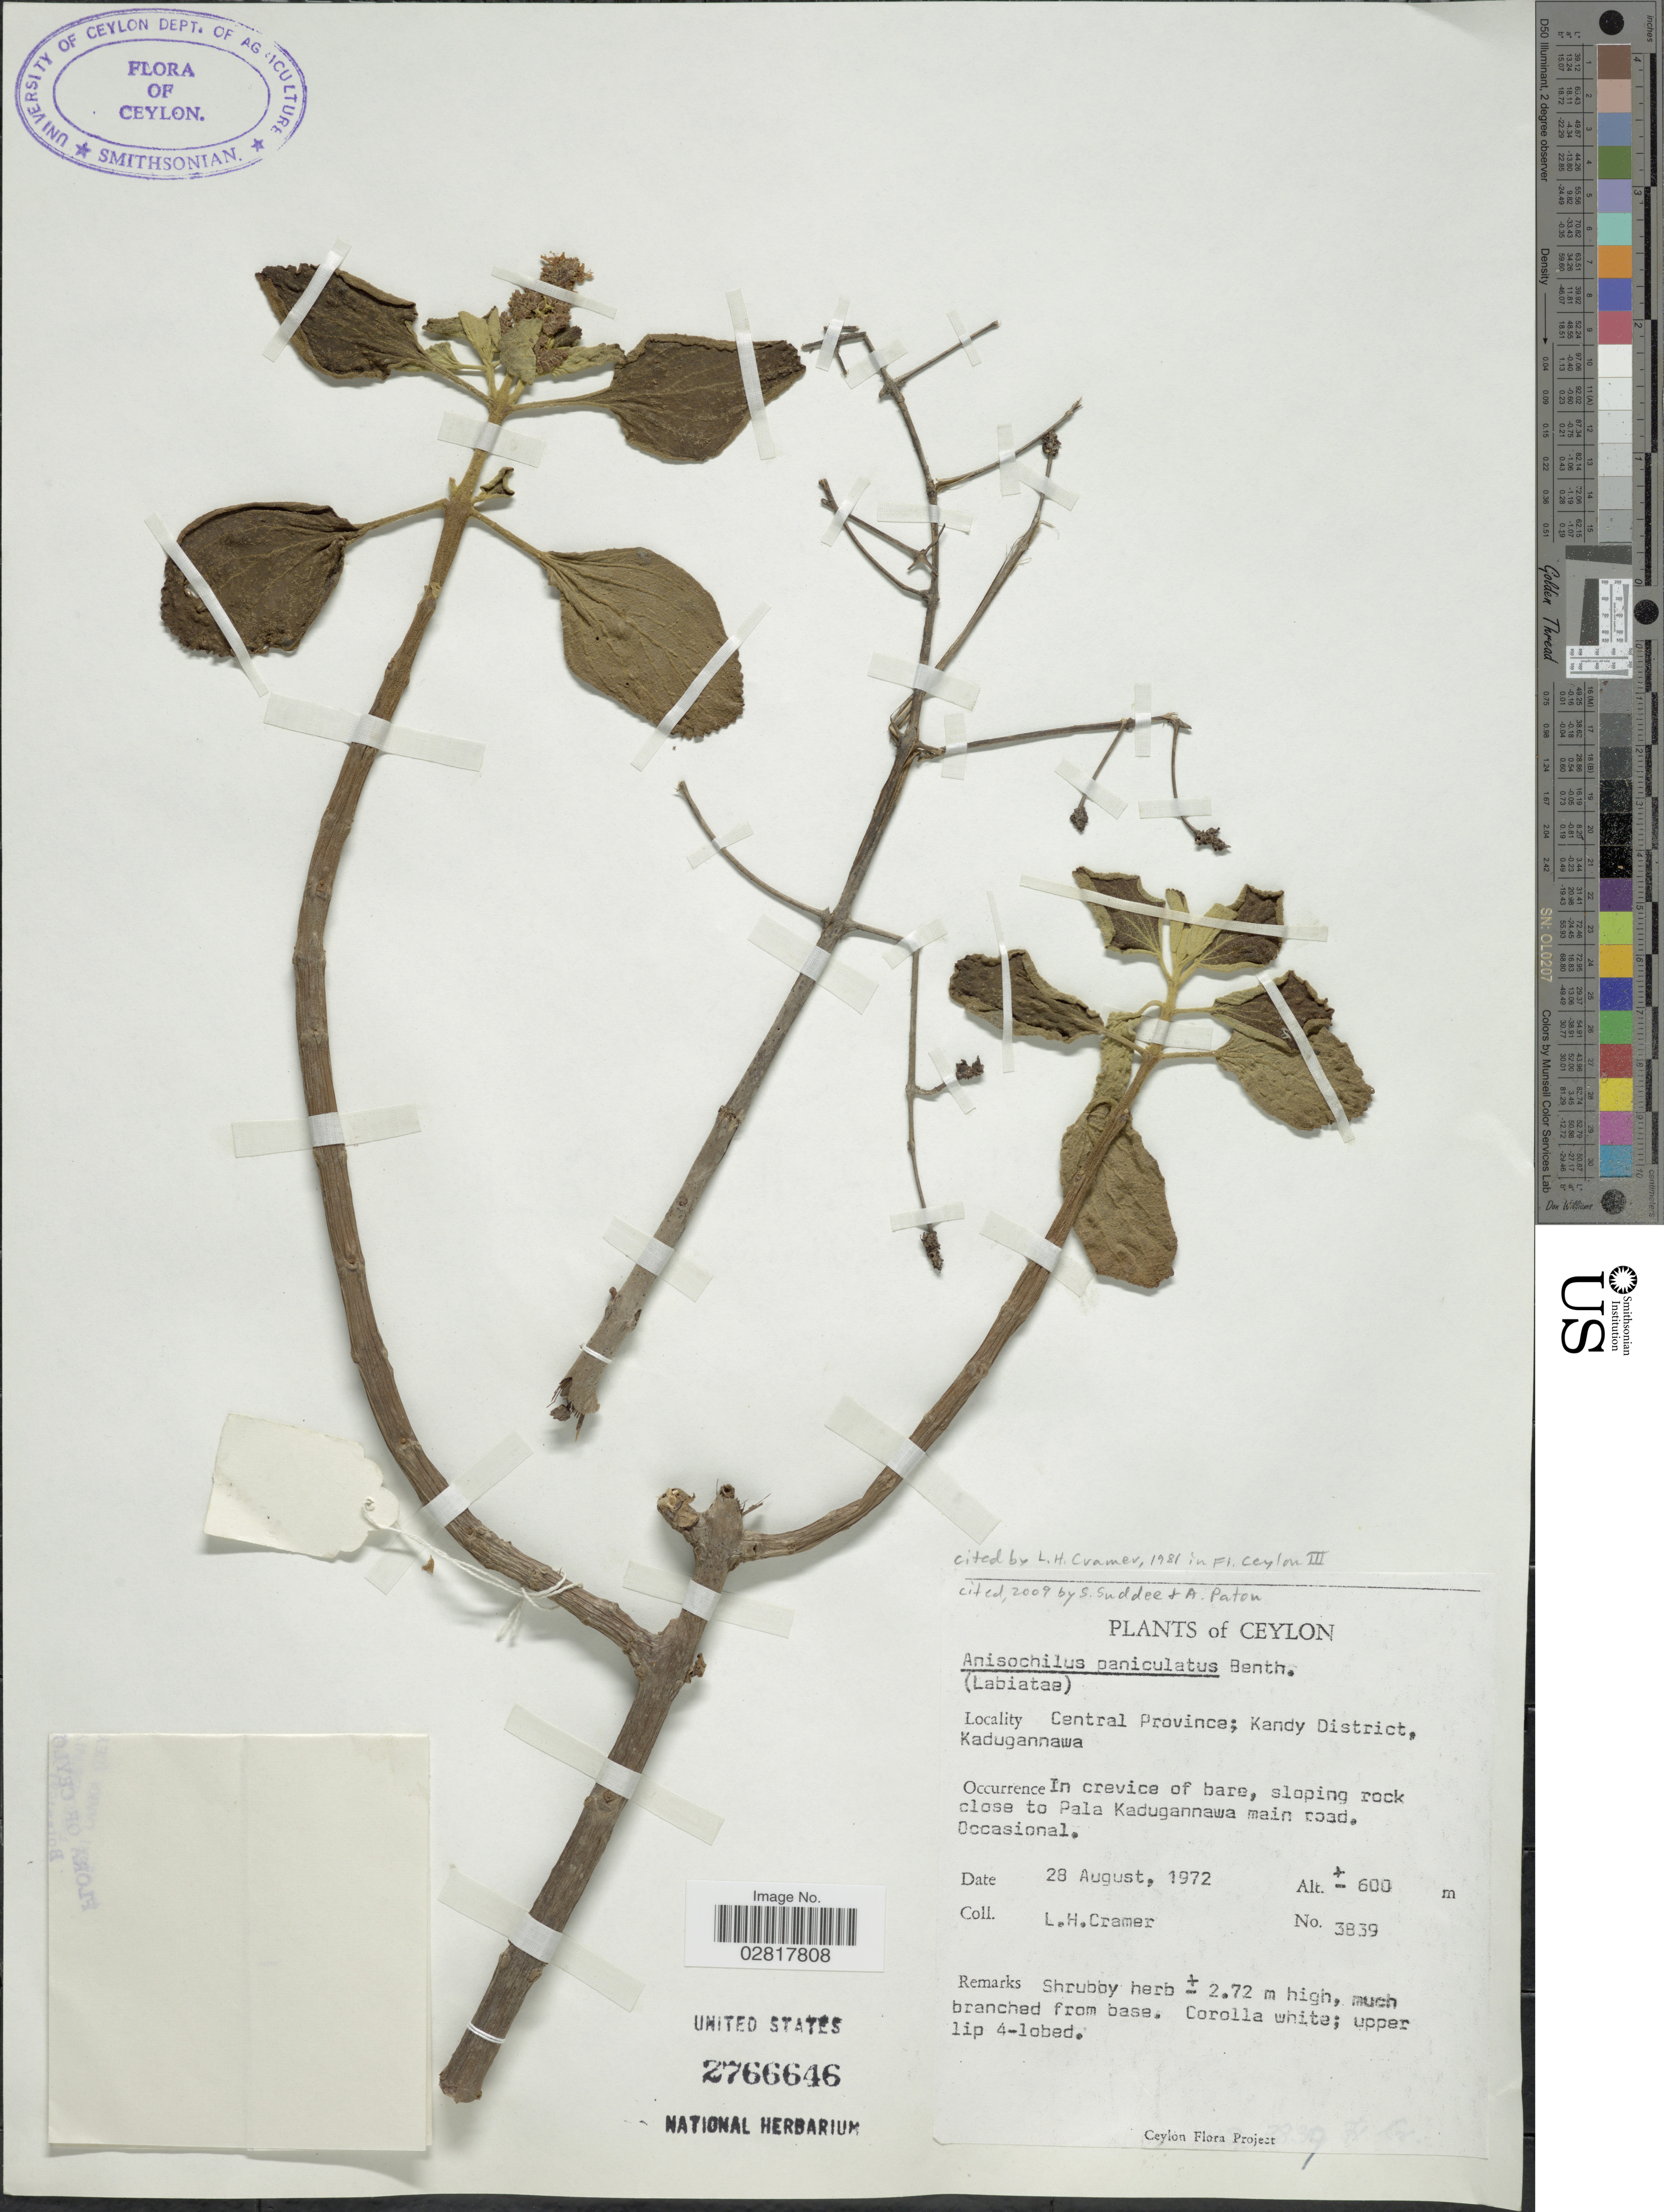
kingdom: Plantae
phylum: Tracheophyta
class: Magnoliopsida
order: Lamiales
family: Lamiaceae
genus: Anisochilus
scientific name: Anisochilus paniculatus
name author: Benth.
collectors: L. H. Cramer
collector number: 3839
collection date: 1972-08-28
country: Sri Lanka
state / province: Central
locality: Ceylon. Kandy District, Kadugannawa. Sloping rock close to Pala Kadugannawa main road.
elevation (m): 600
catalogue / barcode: US 2766646